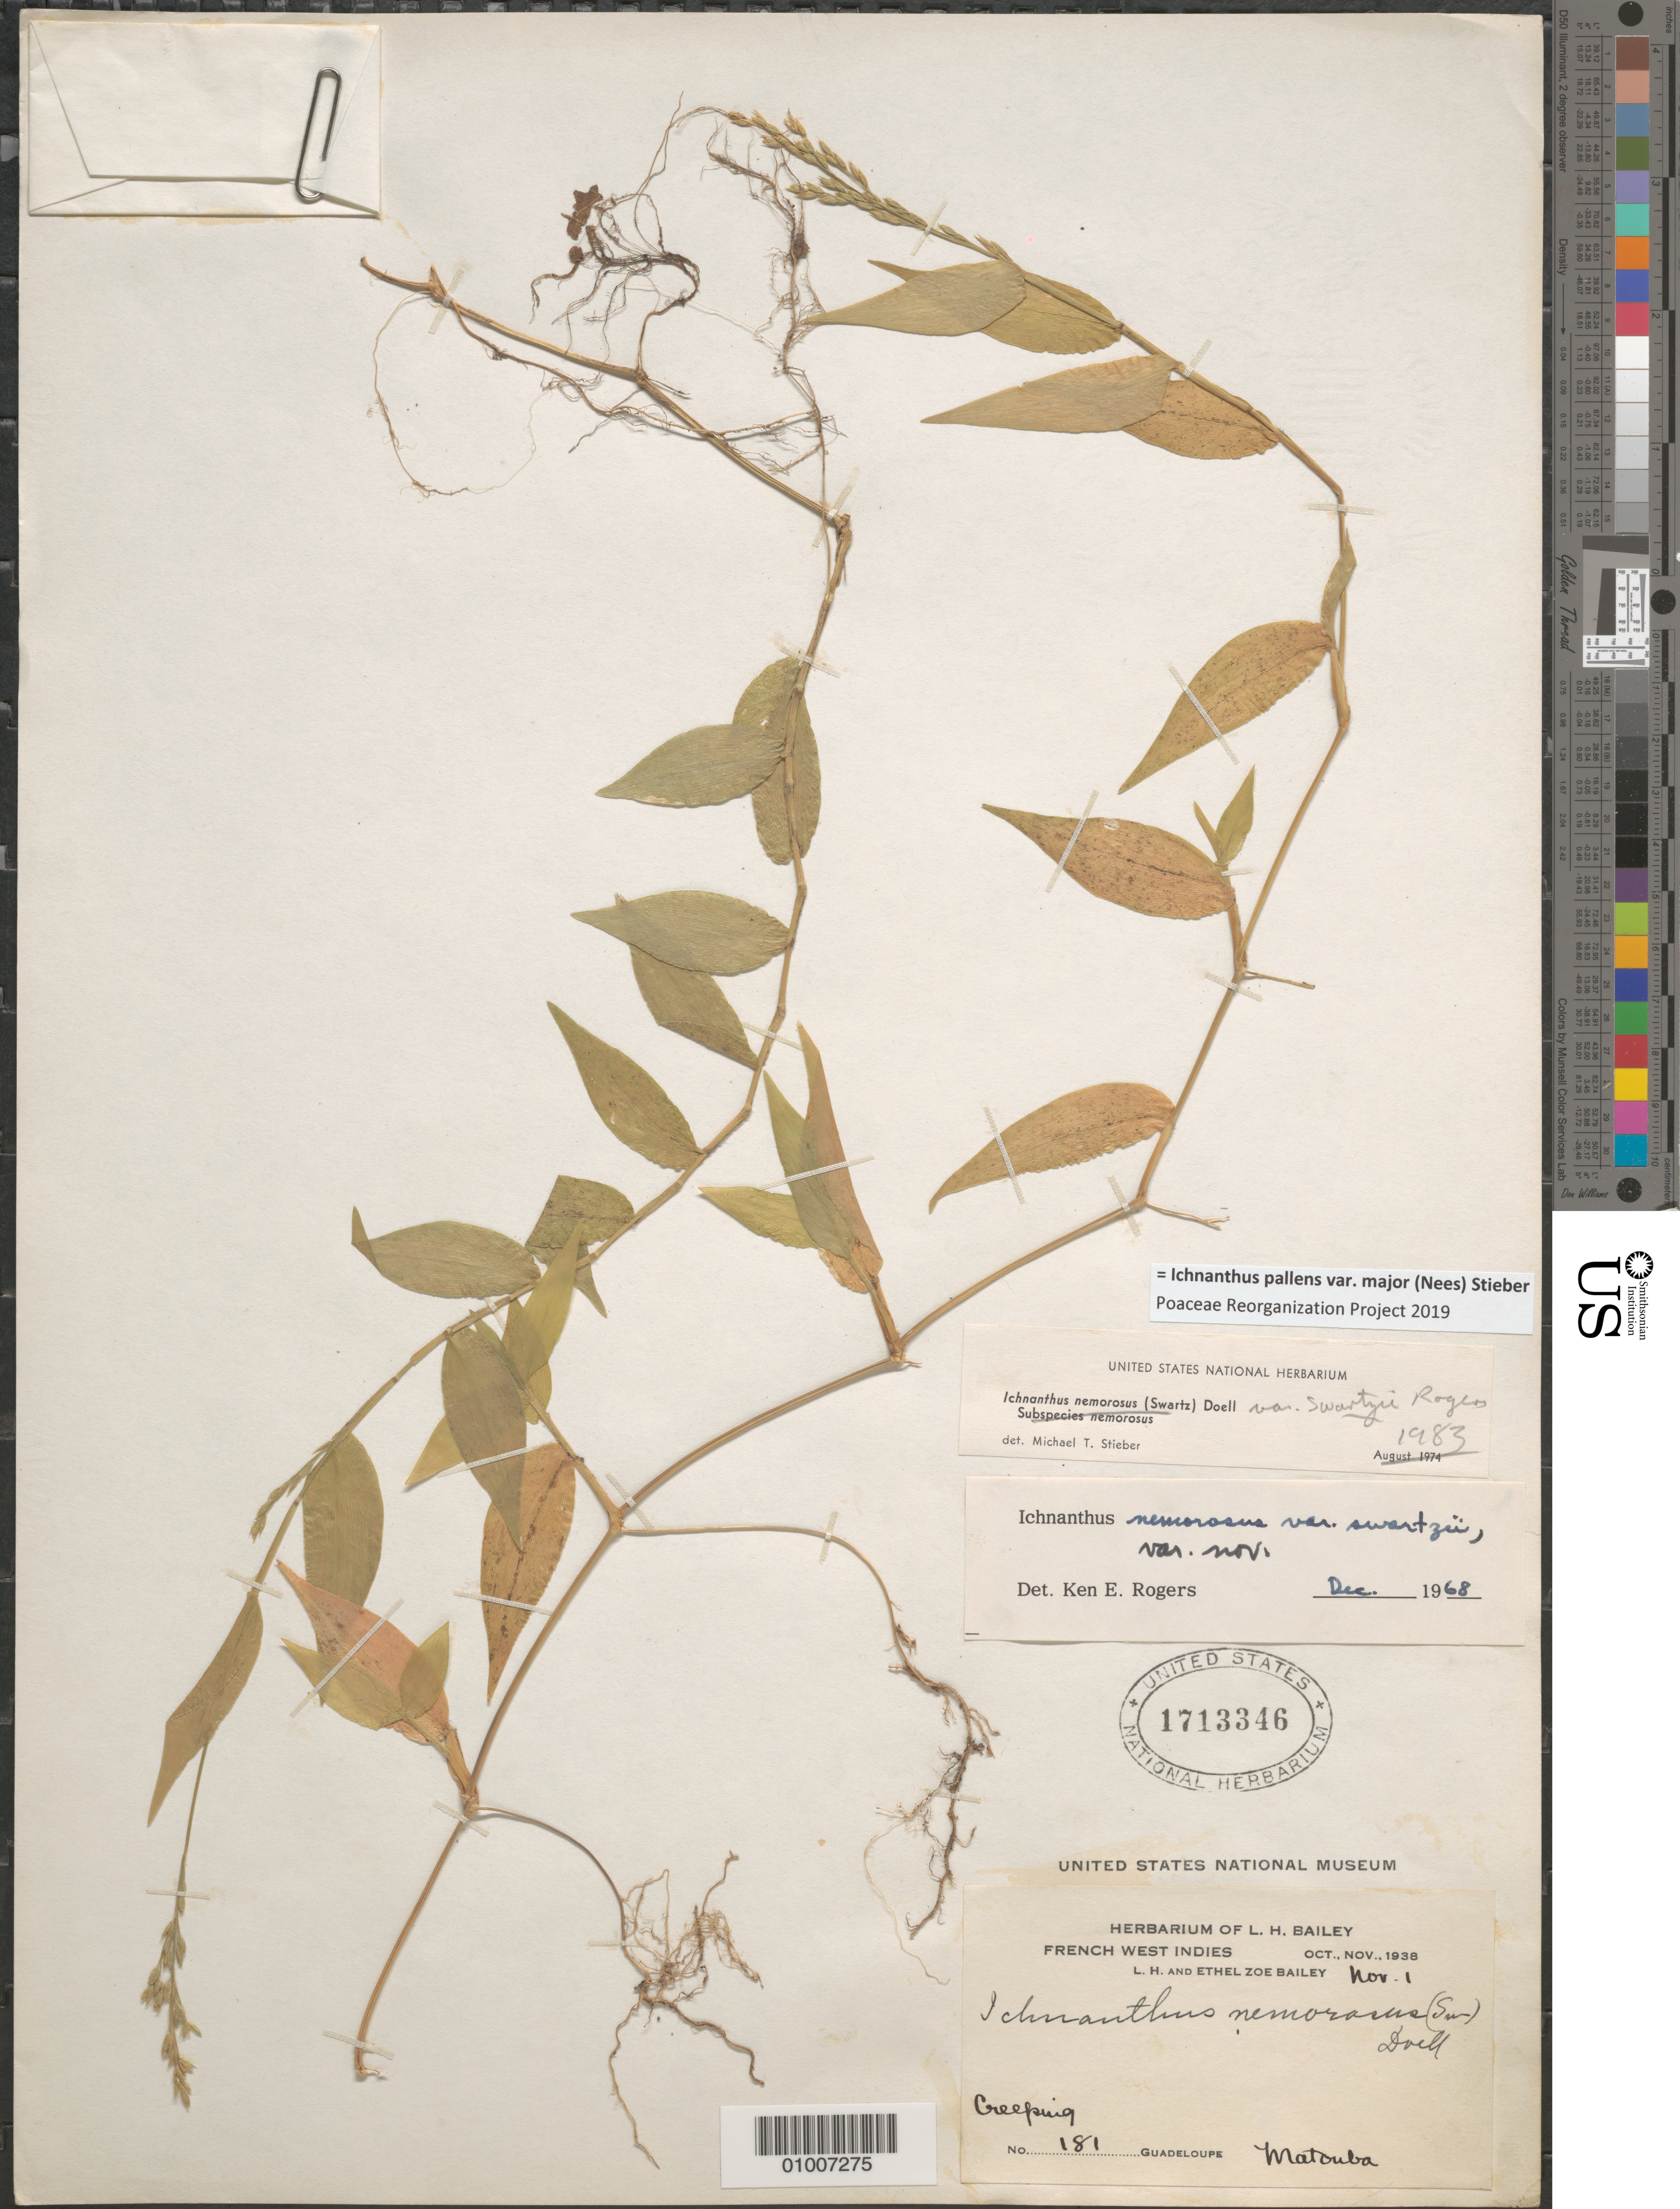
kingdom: Plantae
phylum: Tracheophyta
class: Liliopsida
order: Poales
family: Poaceae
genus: Ichnanthus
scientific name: Ichnanthus nemorosus var. swartzii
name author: K.E. Rogers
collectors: L. H. Bailey & E. Z. Bailey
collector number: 181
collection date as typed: Oct 1938 to Nov 1938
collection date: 1938-10/1938-11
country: Guadeloupe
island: Basse Terre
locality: Matouba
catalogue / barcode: US 1713346